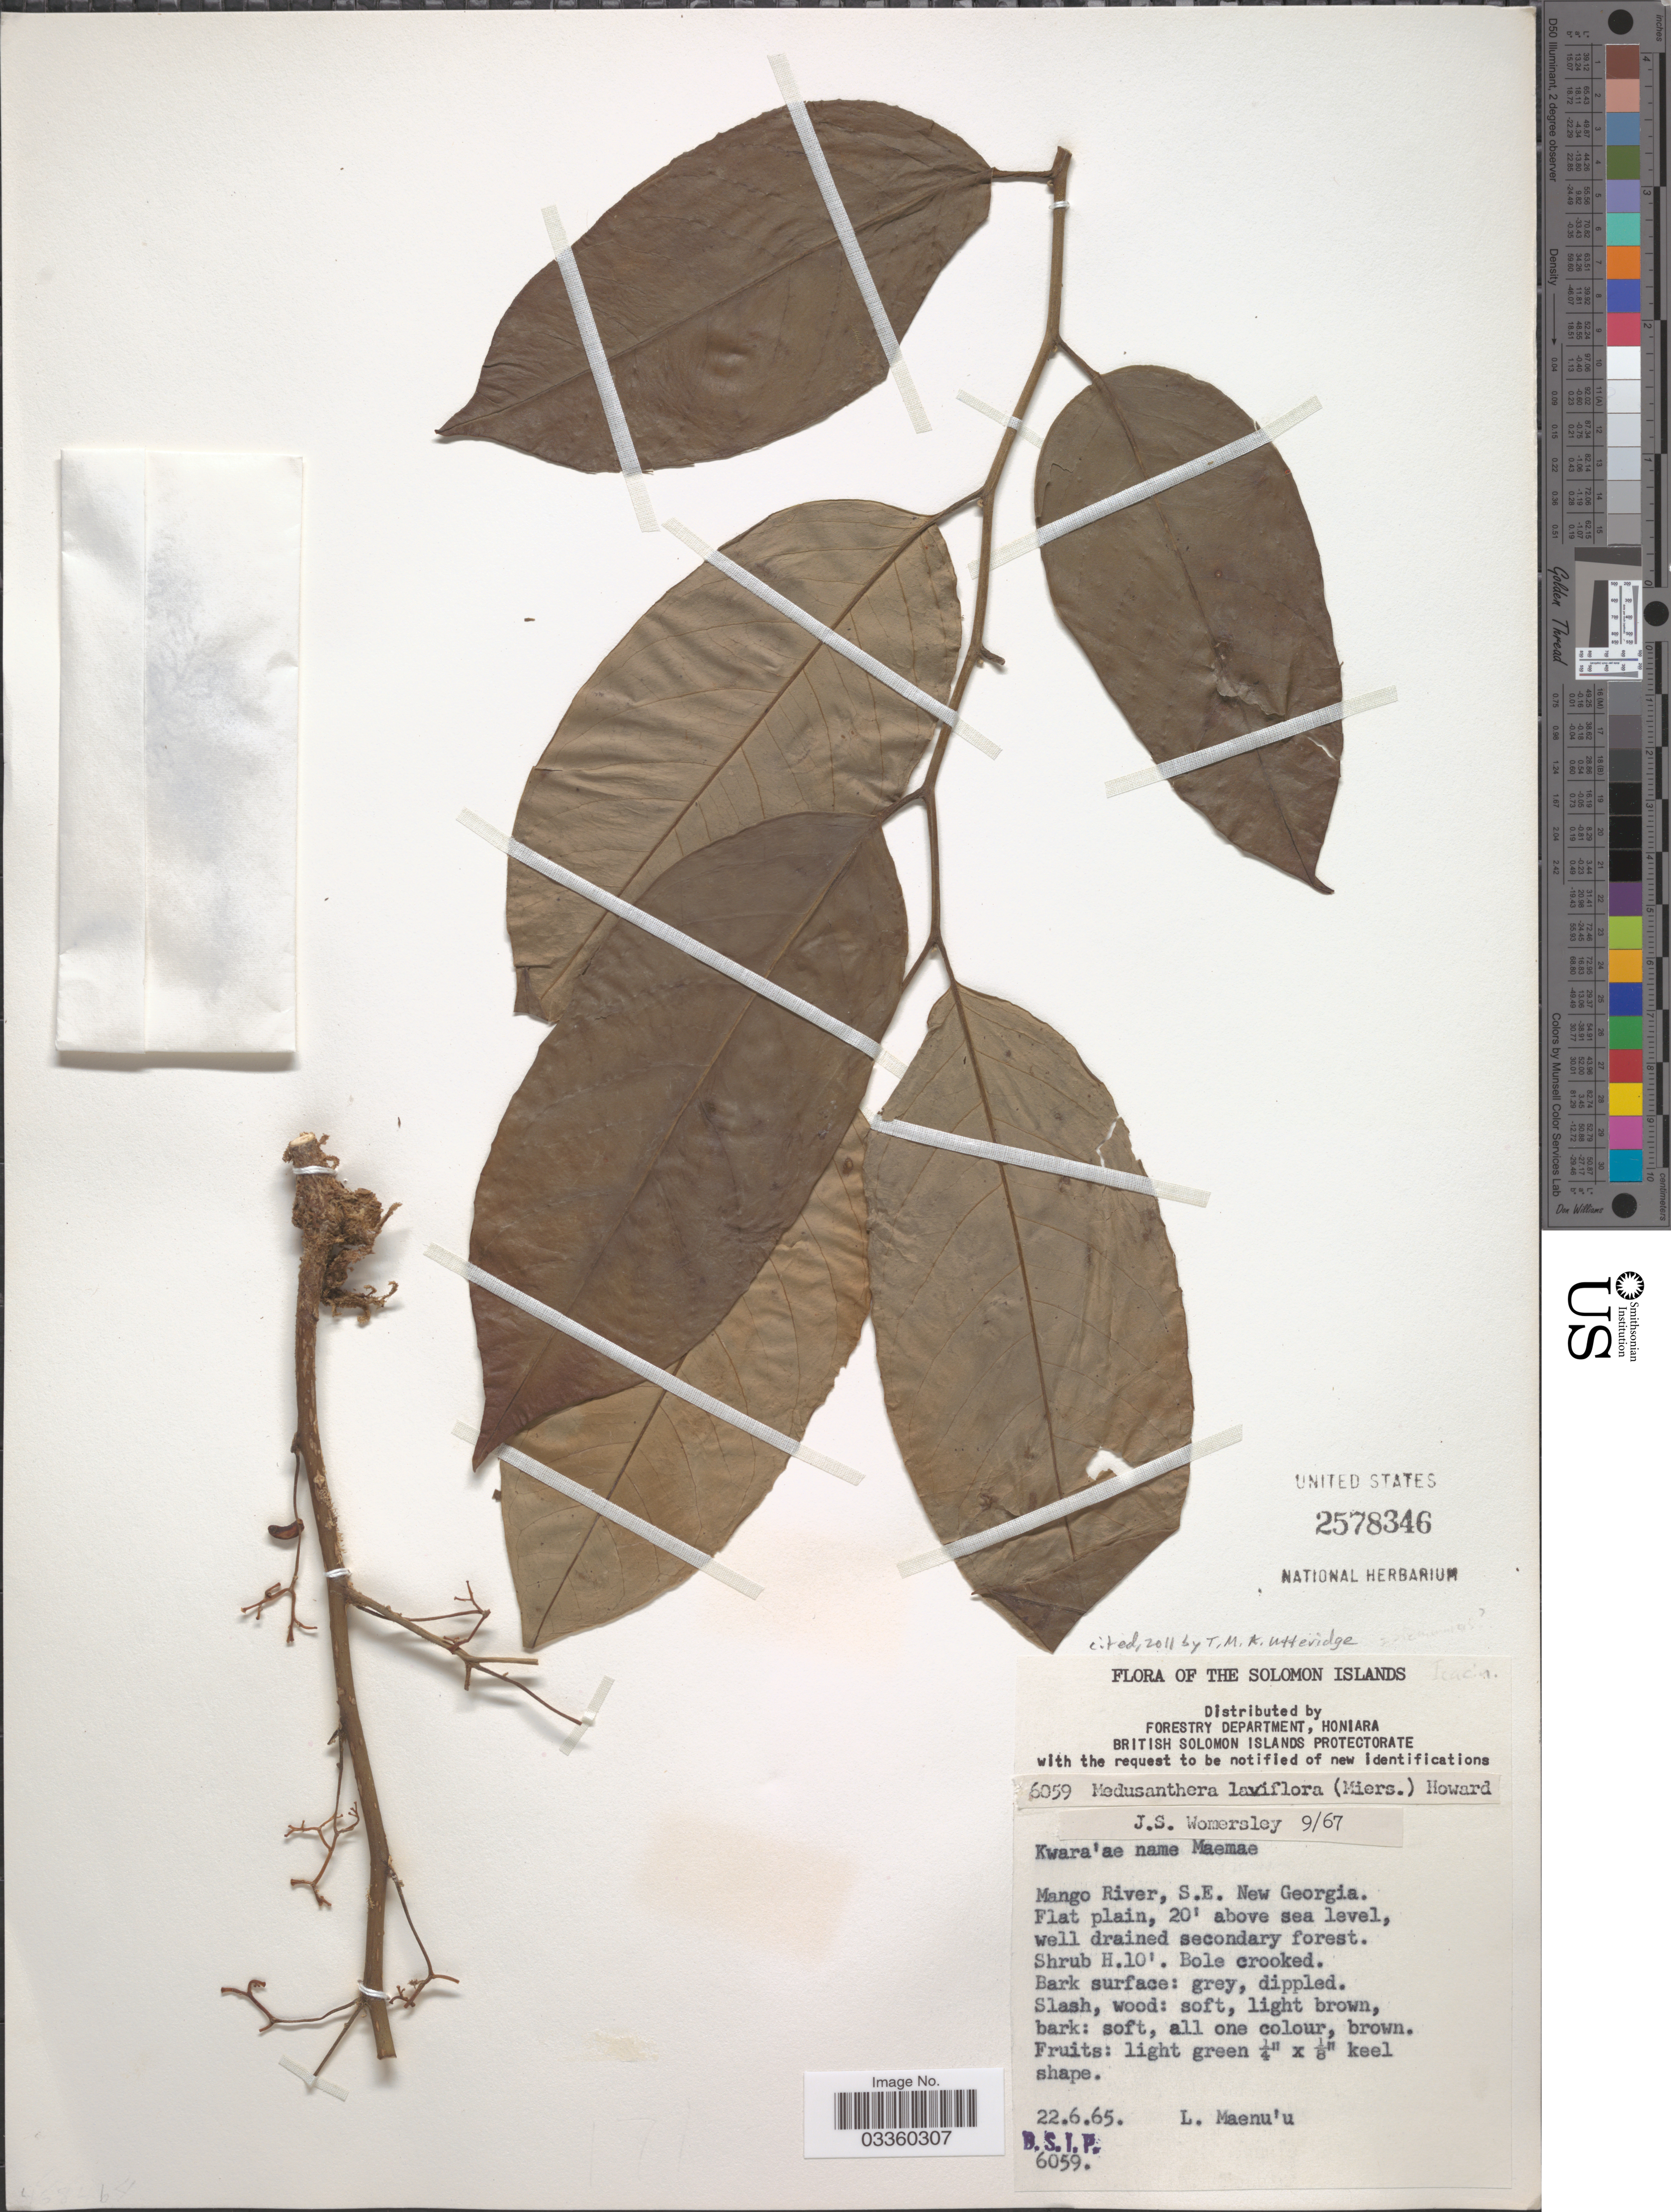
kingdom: Plantae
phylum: Tracheophyta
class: Magnoliopsida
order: Cardiopteridales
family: Stemonuraceae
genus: Medusanthera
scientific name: Medusanthera laxiflora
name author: (Miers) R.A. Howard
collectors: L. Maenu'u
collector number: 6059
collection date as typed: Transcribed d/m/y: 22/6/65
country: Solomon Islands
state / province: Solomon Islands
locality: Mango River, S.E. New Georgia.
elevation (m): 6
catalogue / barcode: US 2578346